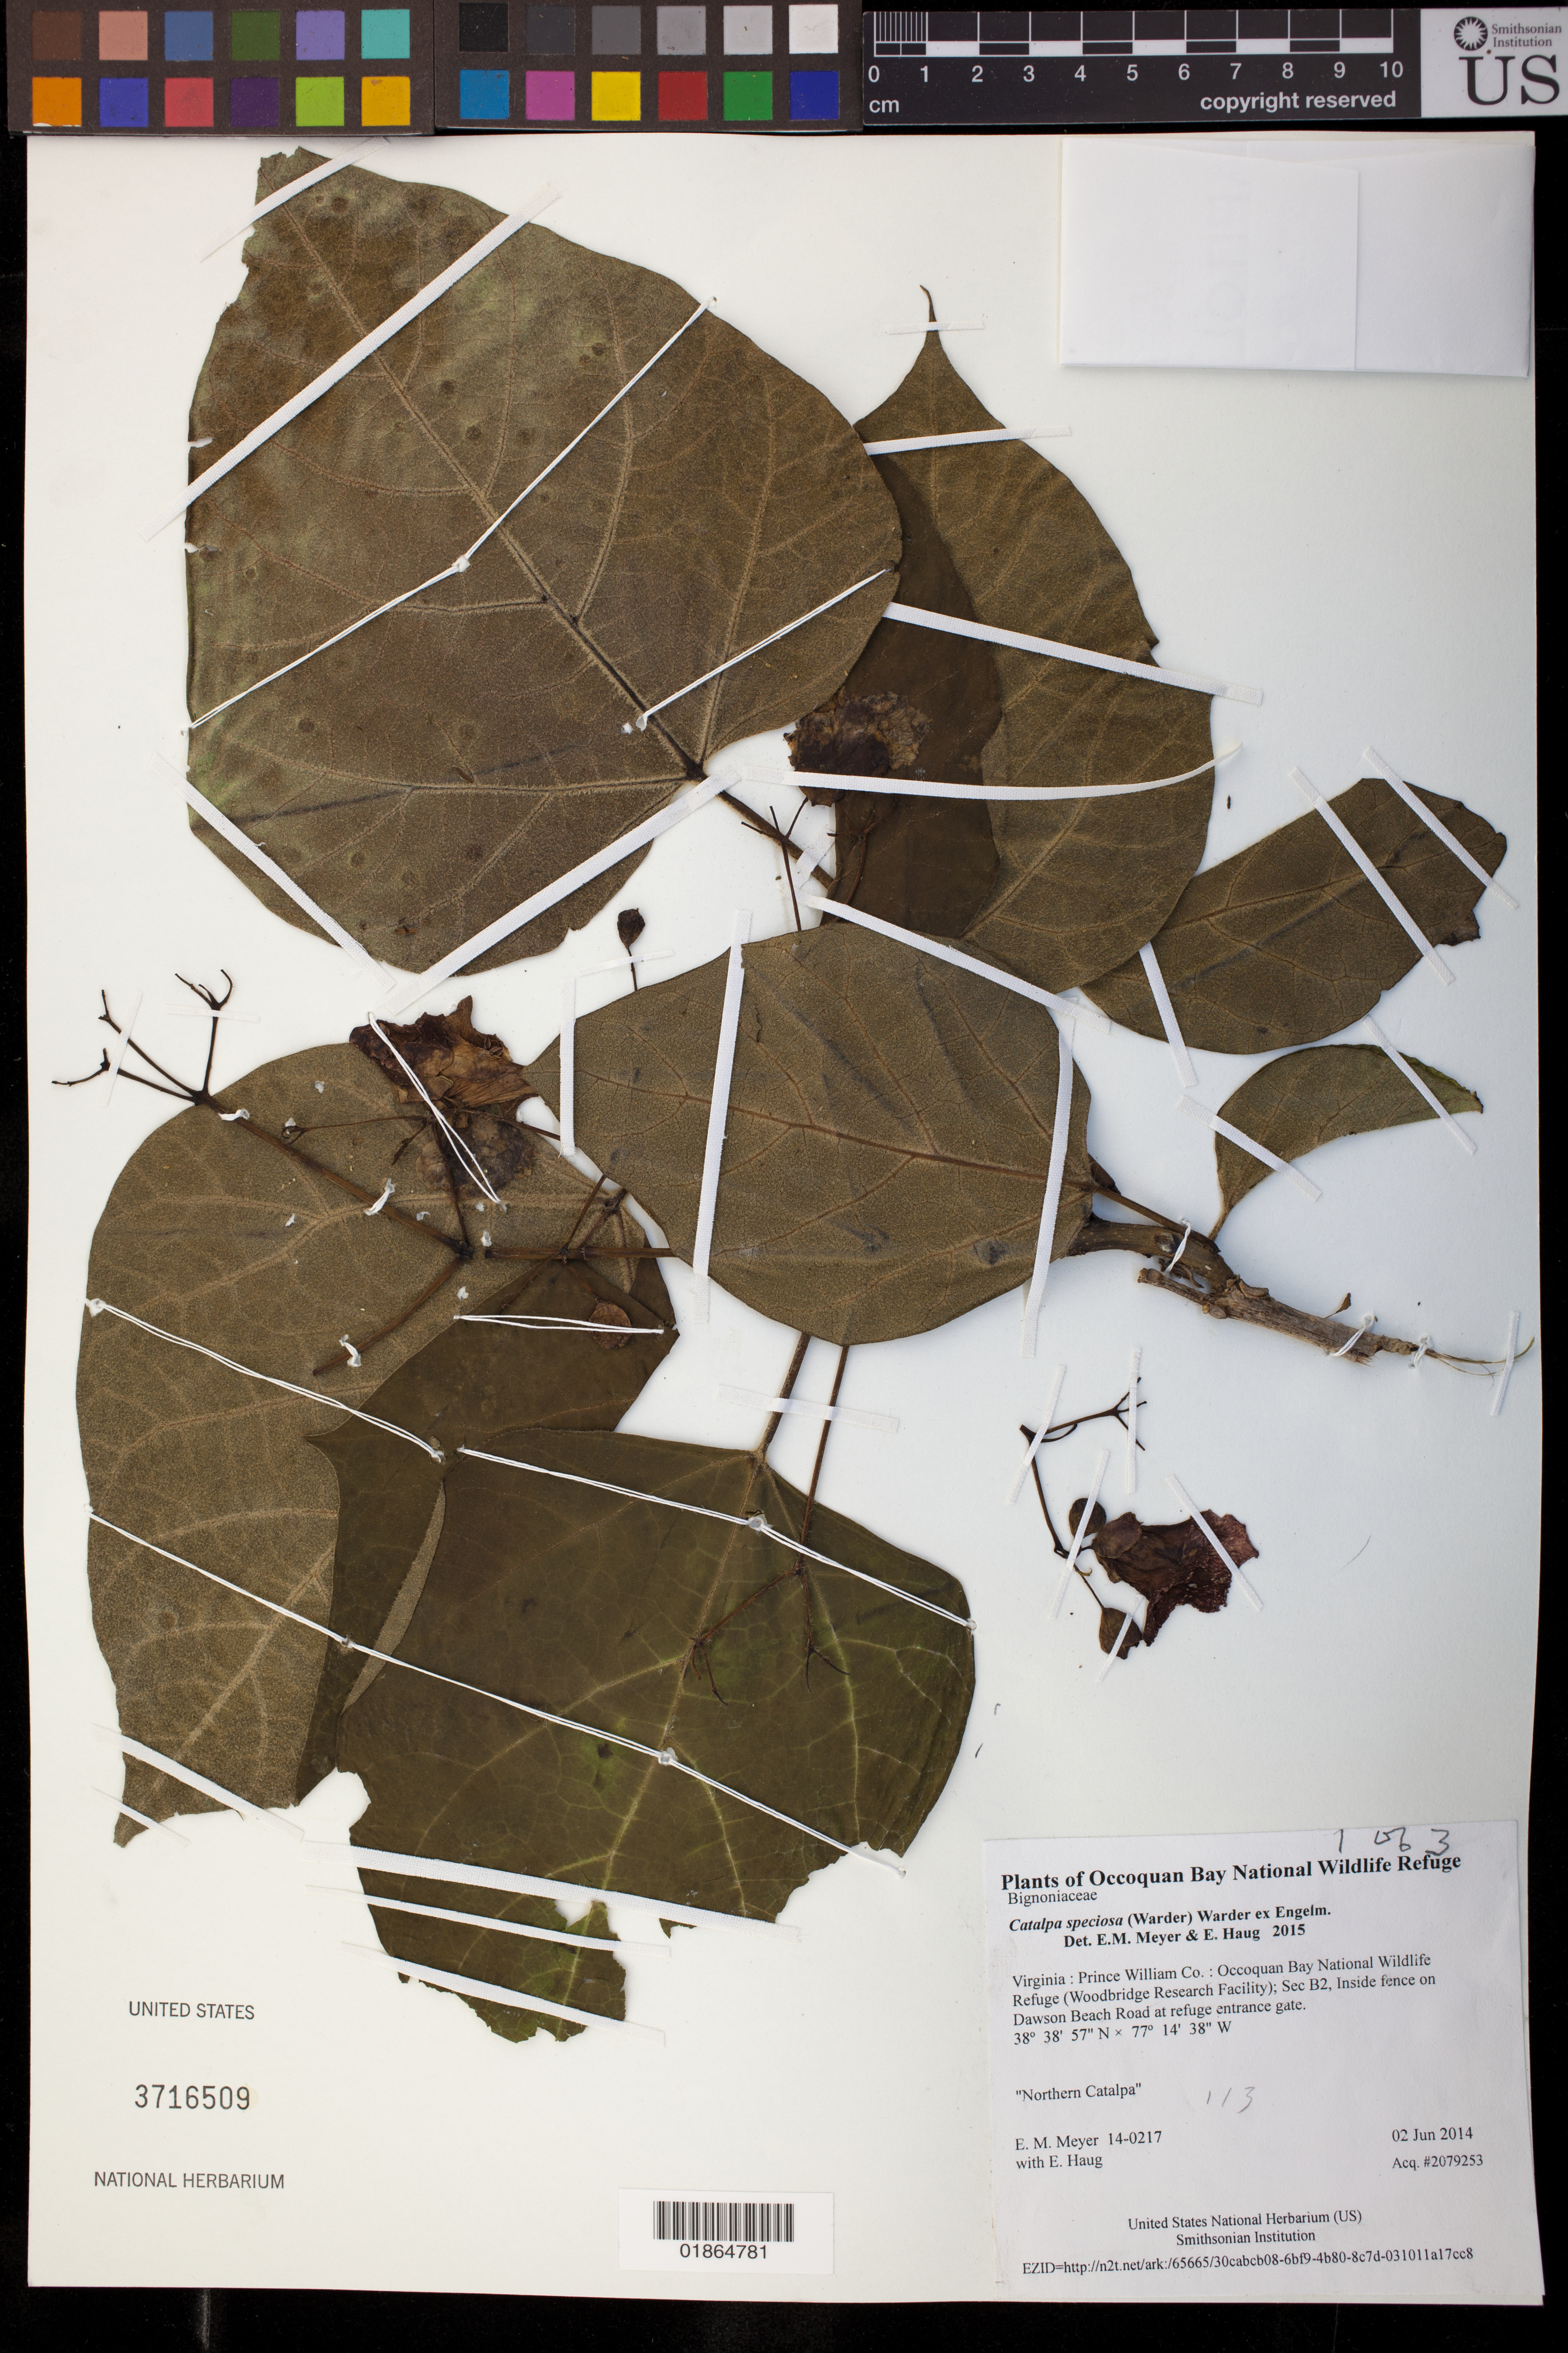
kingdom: Plantae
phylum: Tracheophyta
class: Magnoliopsida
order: Lamiales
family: Bignoniaceae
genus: Catalpa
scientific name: Catalpa speciosa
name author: (Warder) Warder ex Engelm.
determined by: Meyer, E. M.; Haug, E.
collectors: E. M. Meyer & E. Haug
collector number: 14-0217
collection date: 2014-06-02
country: United States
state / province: Virginia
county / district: Prince William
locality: Occoquan Bay National Wildlife Refuge (Woodbridge Research Facility); Sec B2, Inside fence on Dawson Beach Road at refuge entrance gate.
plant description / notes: Northern Catalpa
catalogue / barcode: US 3716509